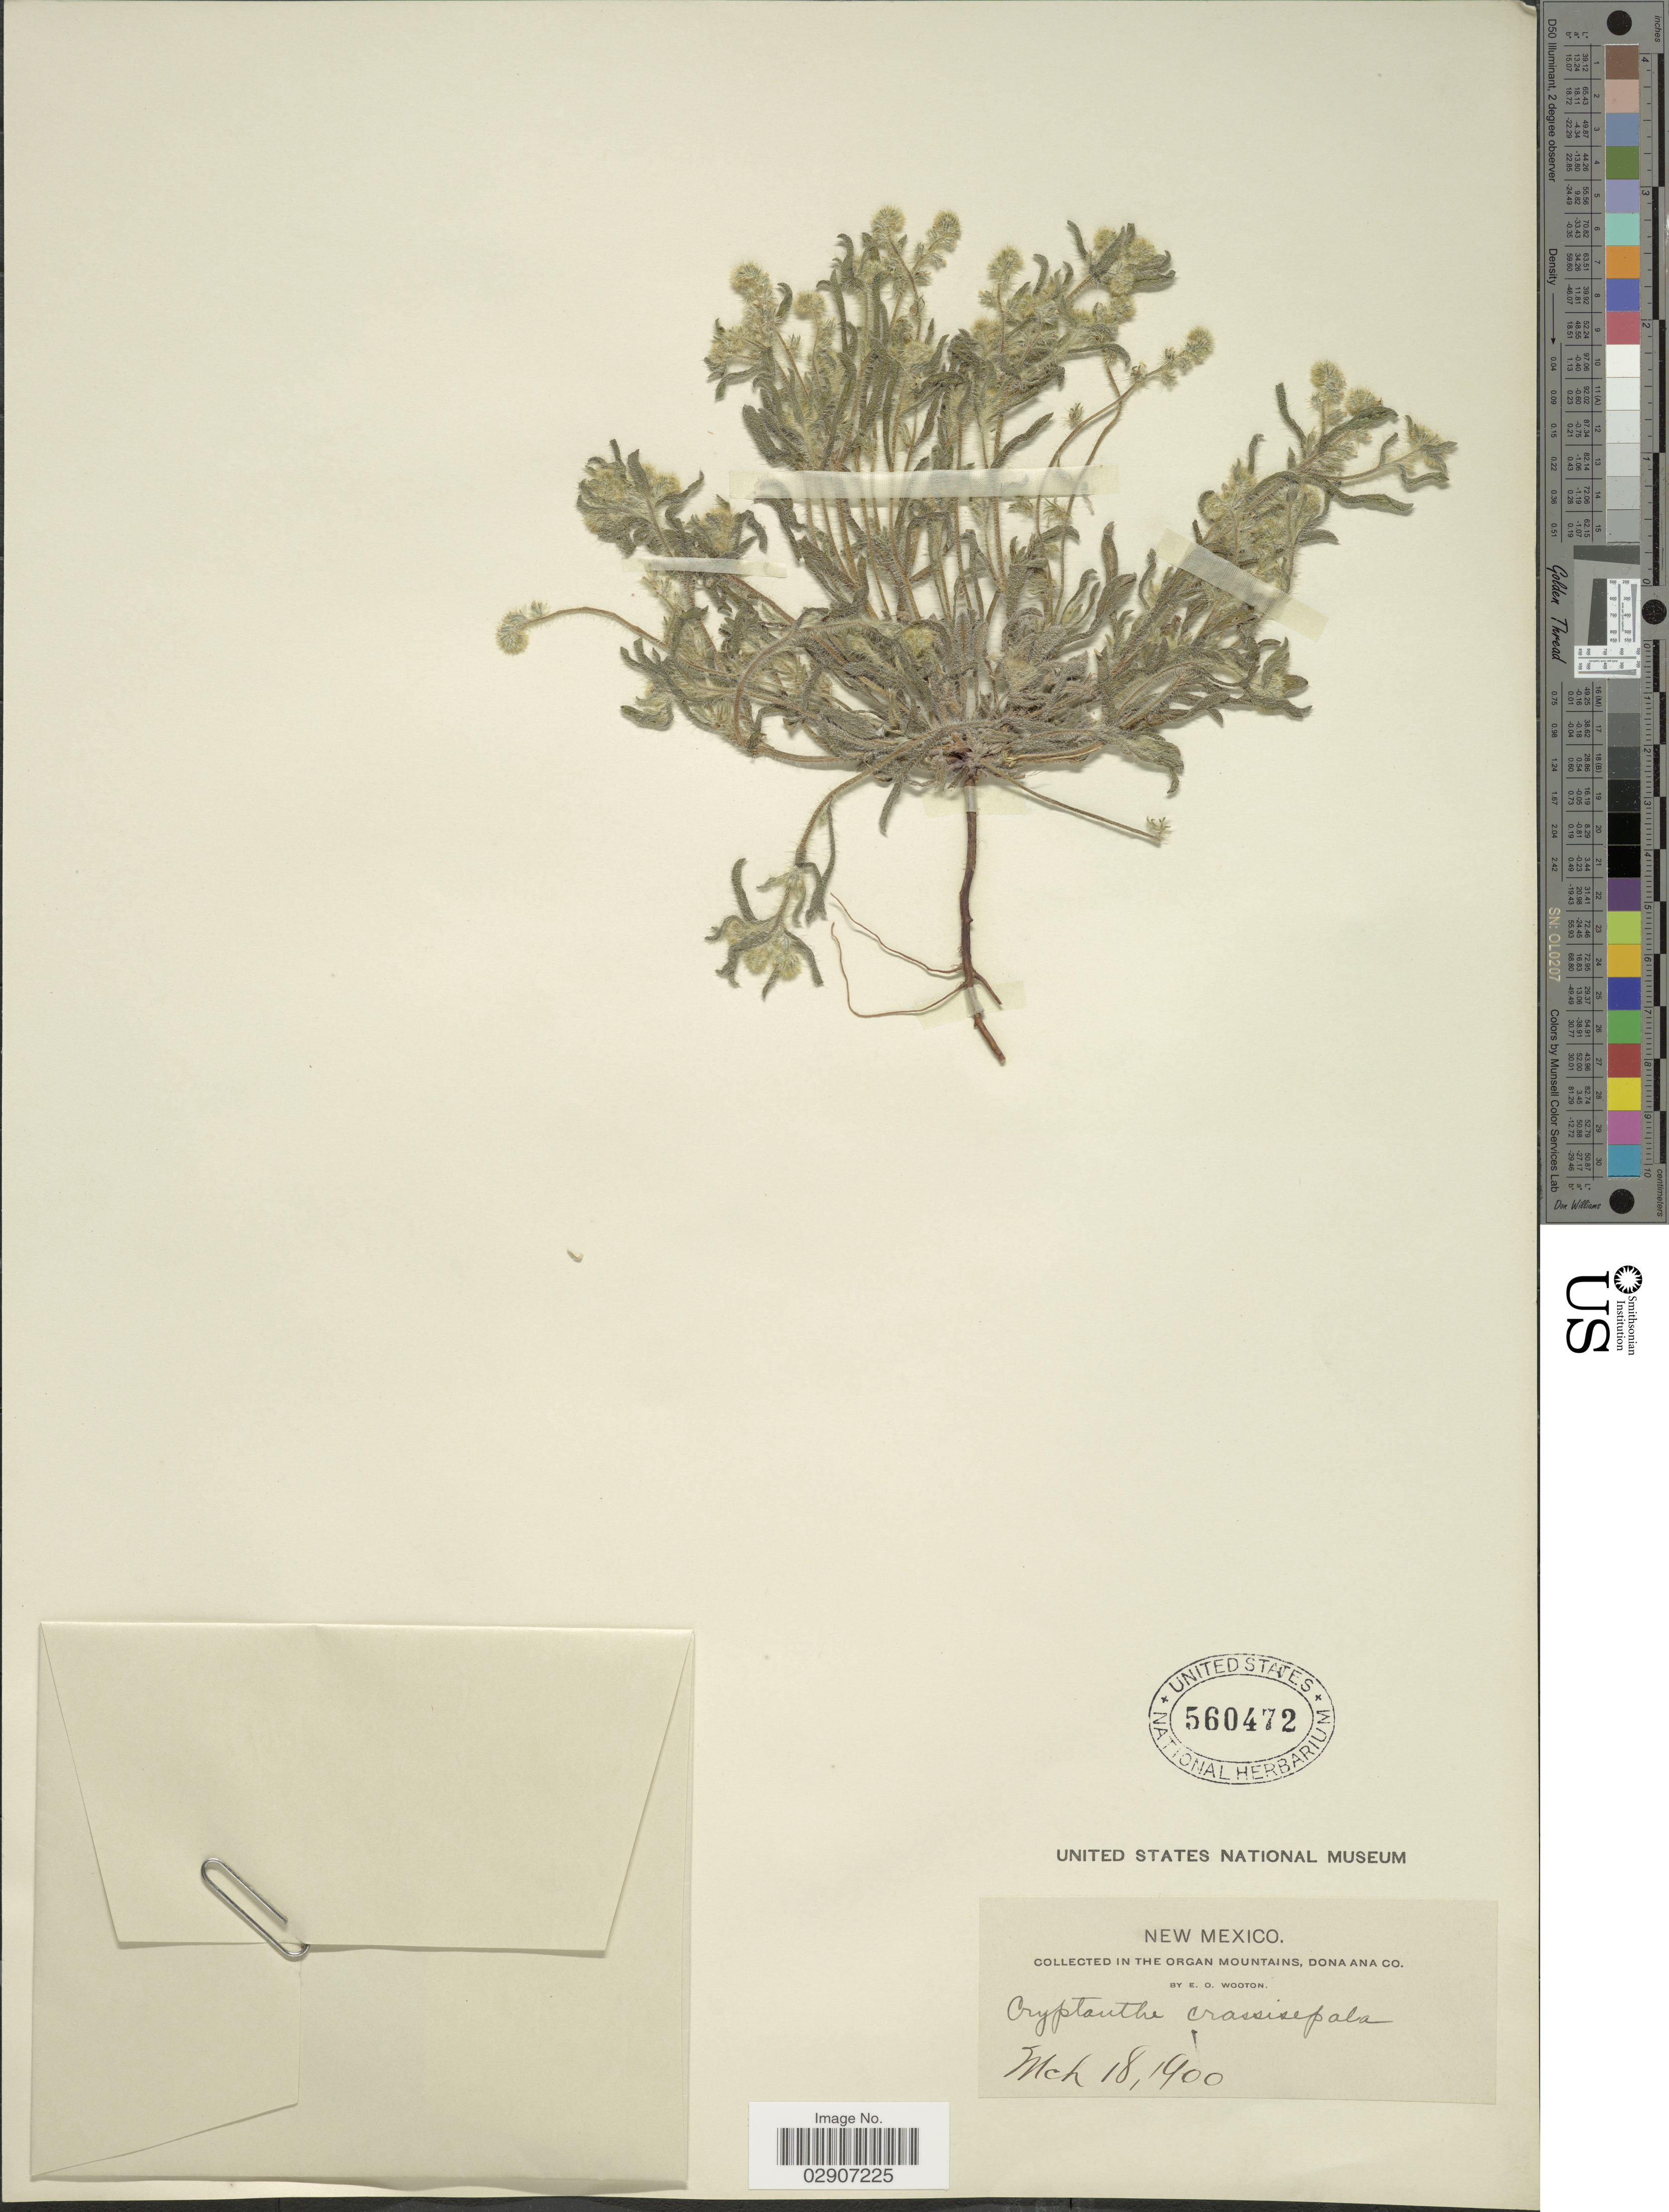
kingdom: Plantae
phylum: Tracheophyta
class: Magnoliopsida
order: Boraginales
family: Boraginaceae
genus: Cryptantha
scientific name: Cryptantha crassisepala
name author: (Torr. & A. Gray) Greene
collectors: E. O. Wooton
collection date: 1900-03-18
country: United States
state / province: New Mexico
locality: Organ Mountains, Dona Ana Co.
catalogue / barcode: US 560472